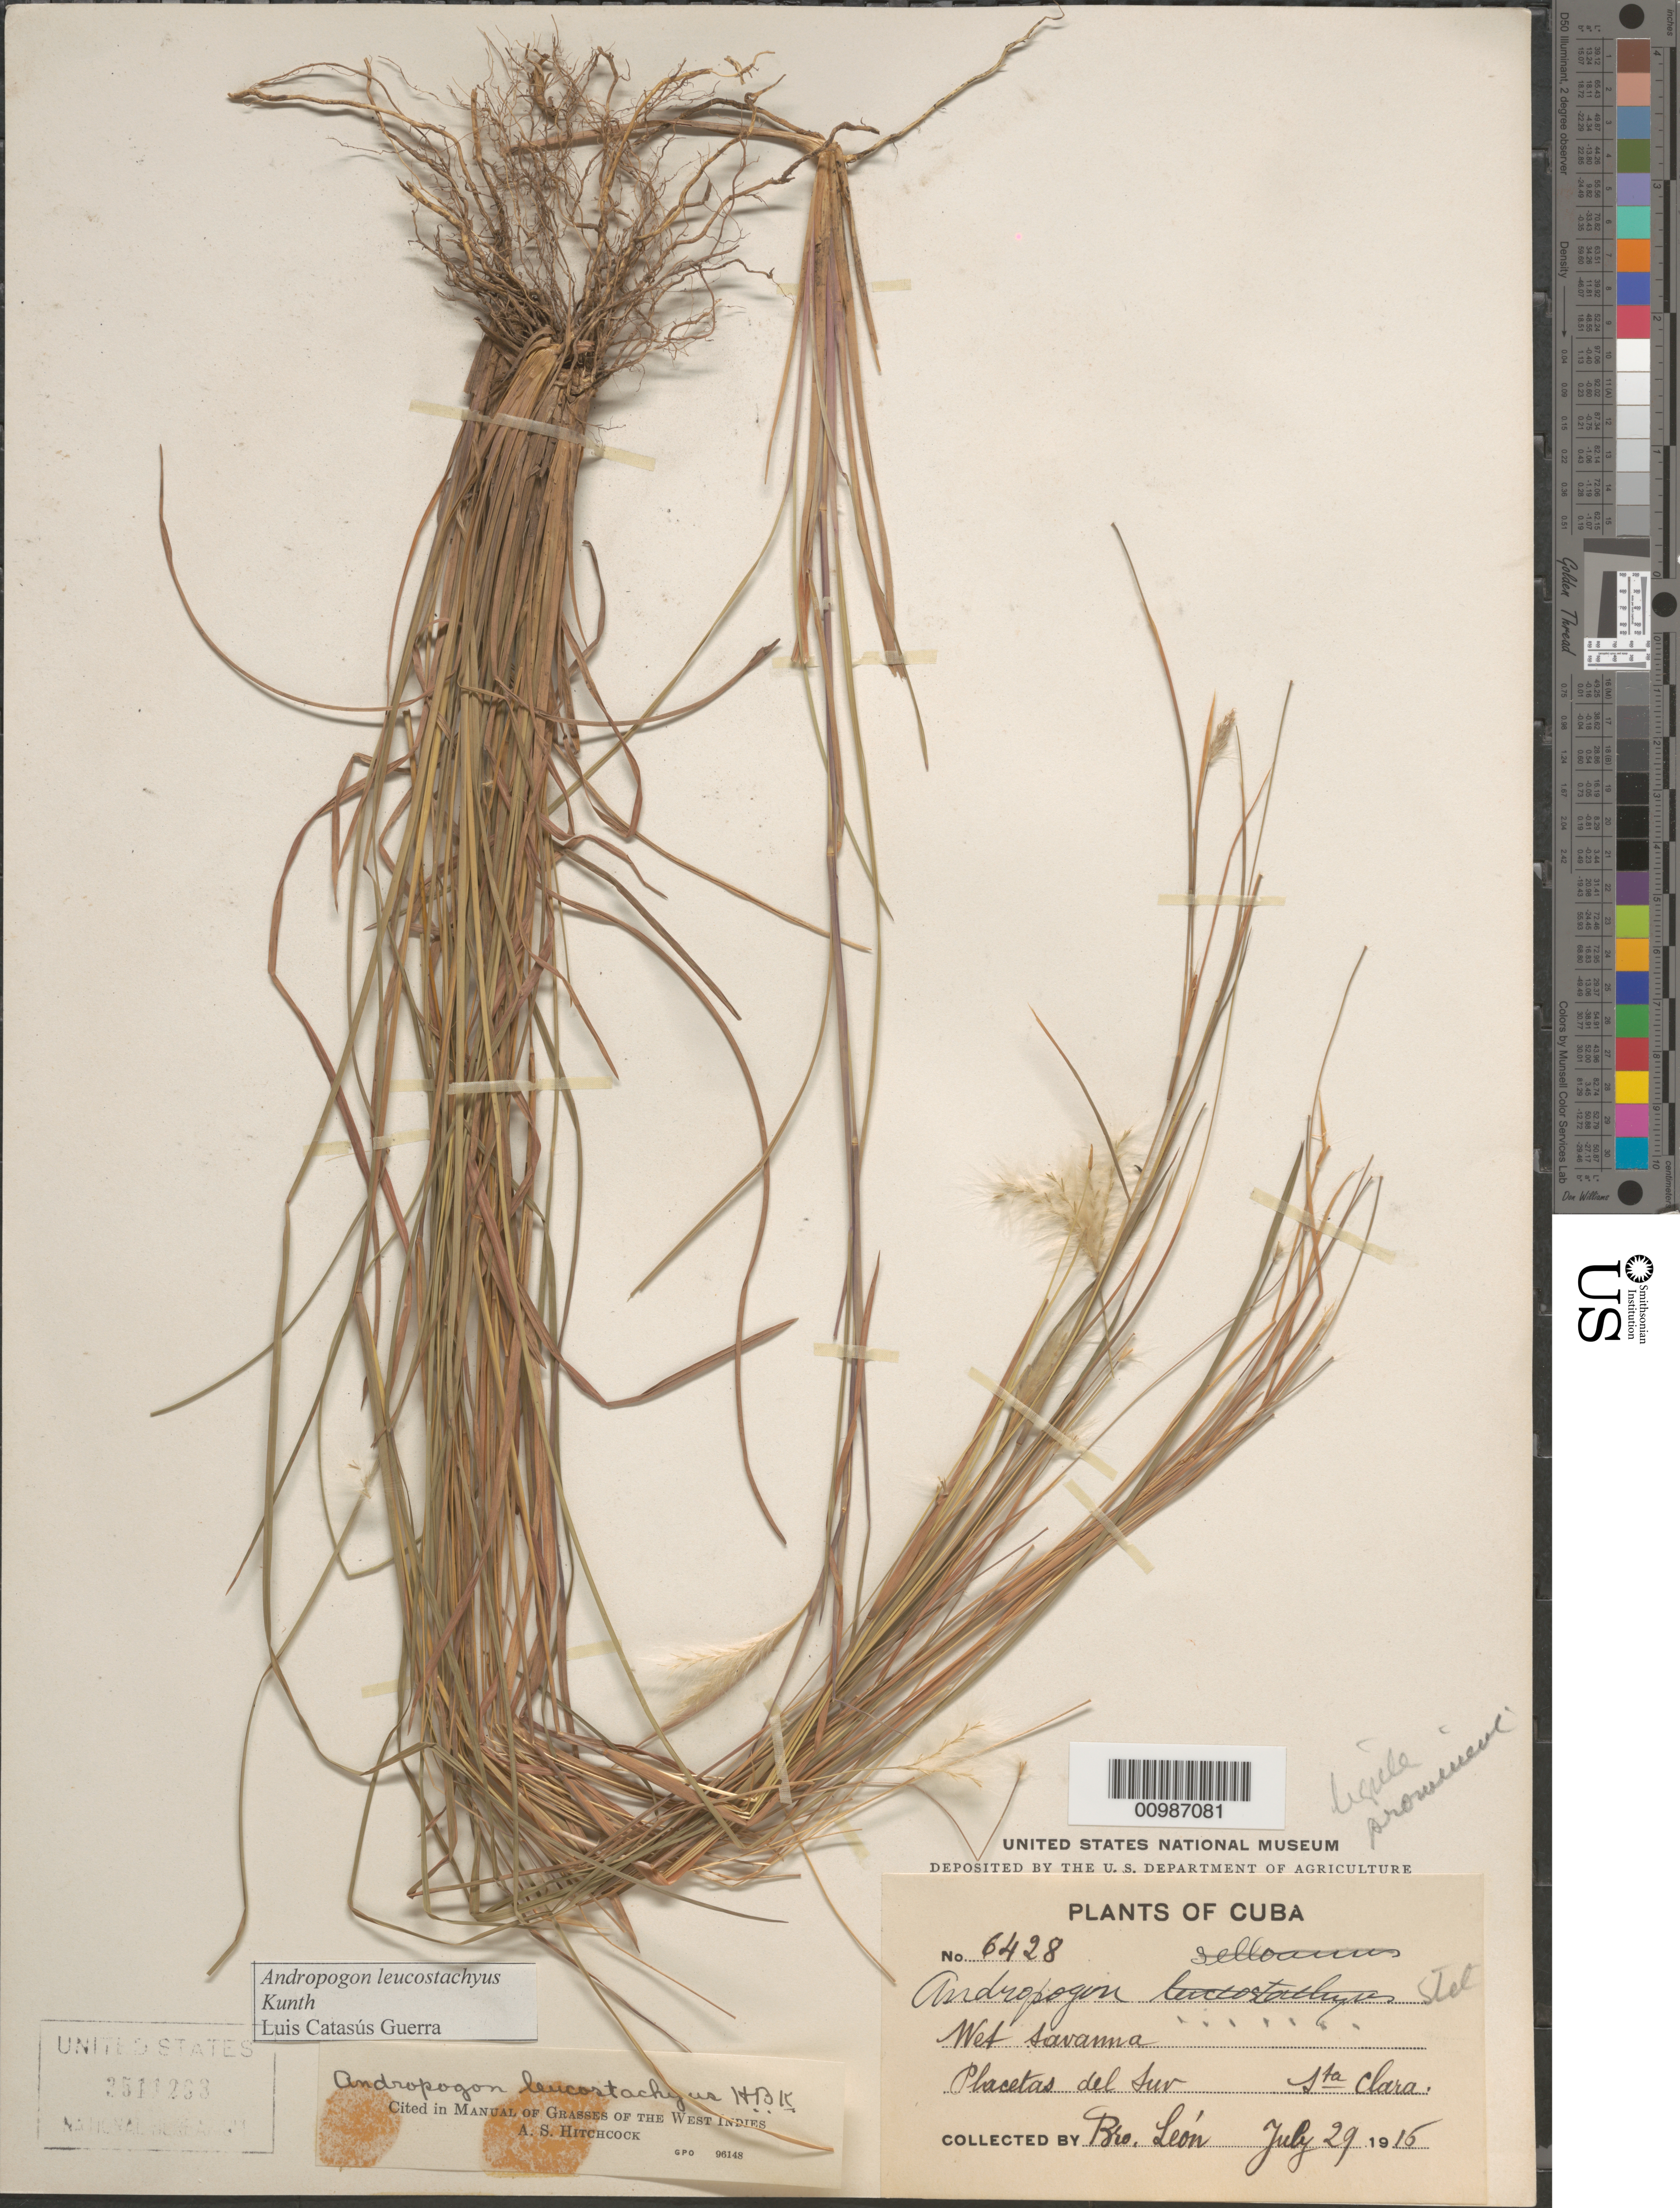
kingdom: Plantae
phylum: Tracheophyta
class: Liliopsida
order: Poales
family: Poaceae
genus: Andropogon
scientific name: Andropogon leucostachyus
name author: Kunth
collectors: Bro. León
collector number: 6428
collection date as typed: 29 Jul 1916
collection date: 1916-07-29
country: Cuba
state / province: Villa Clara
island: Cuba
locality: Santa Clara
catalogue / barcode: US 3511293